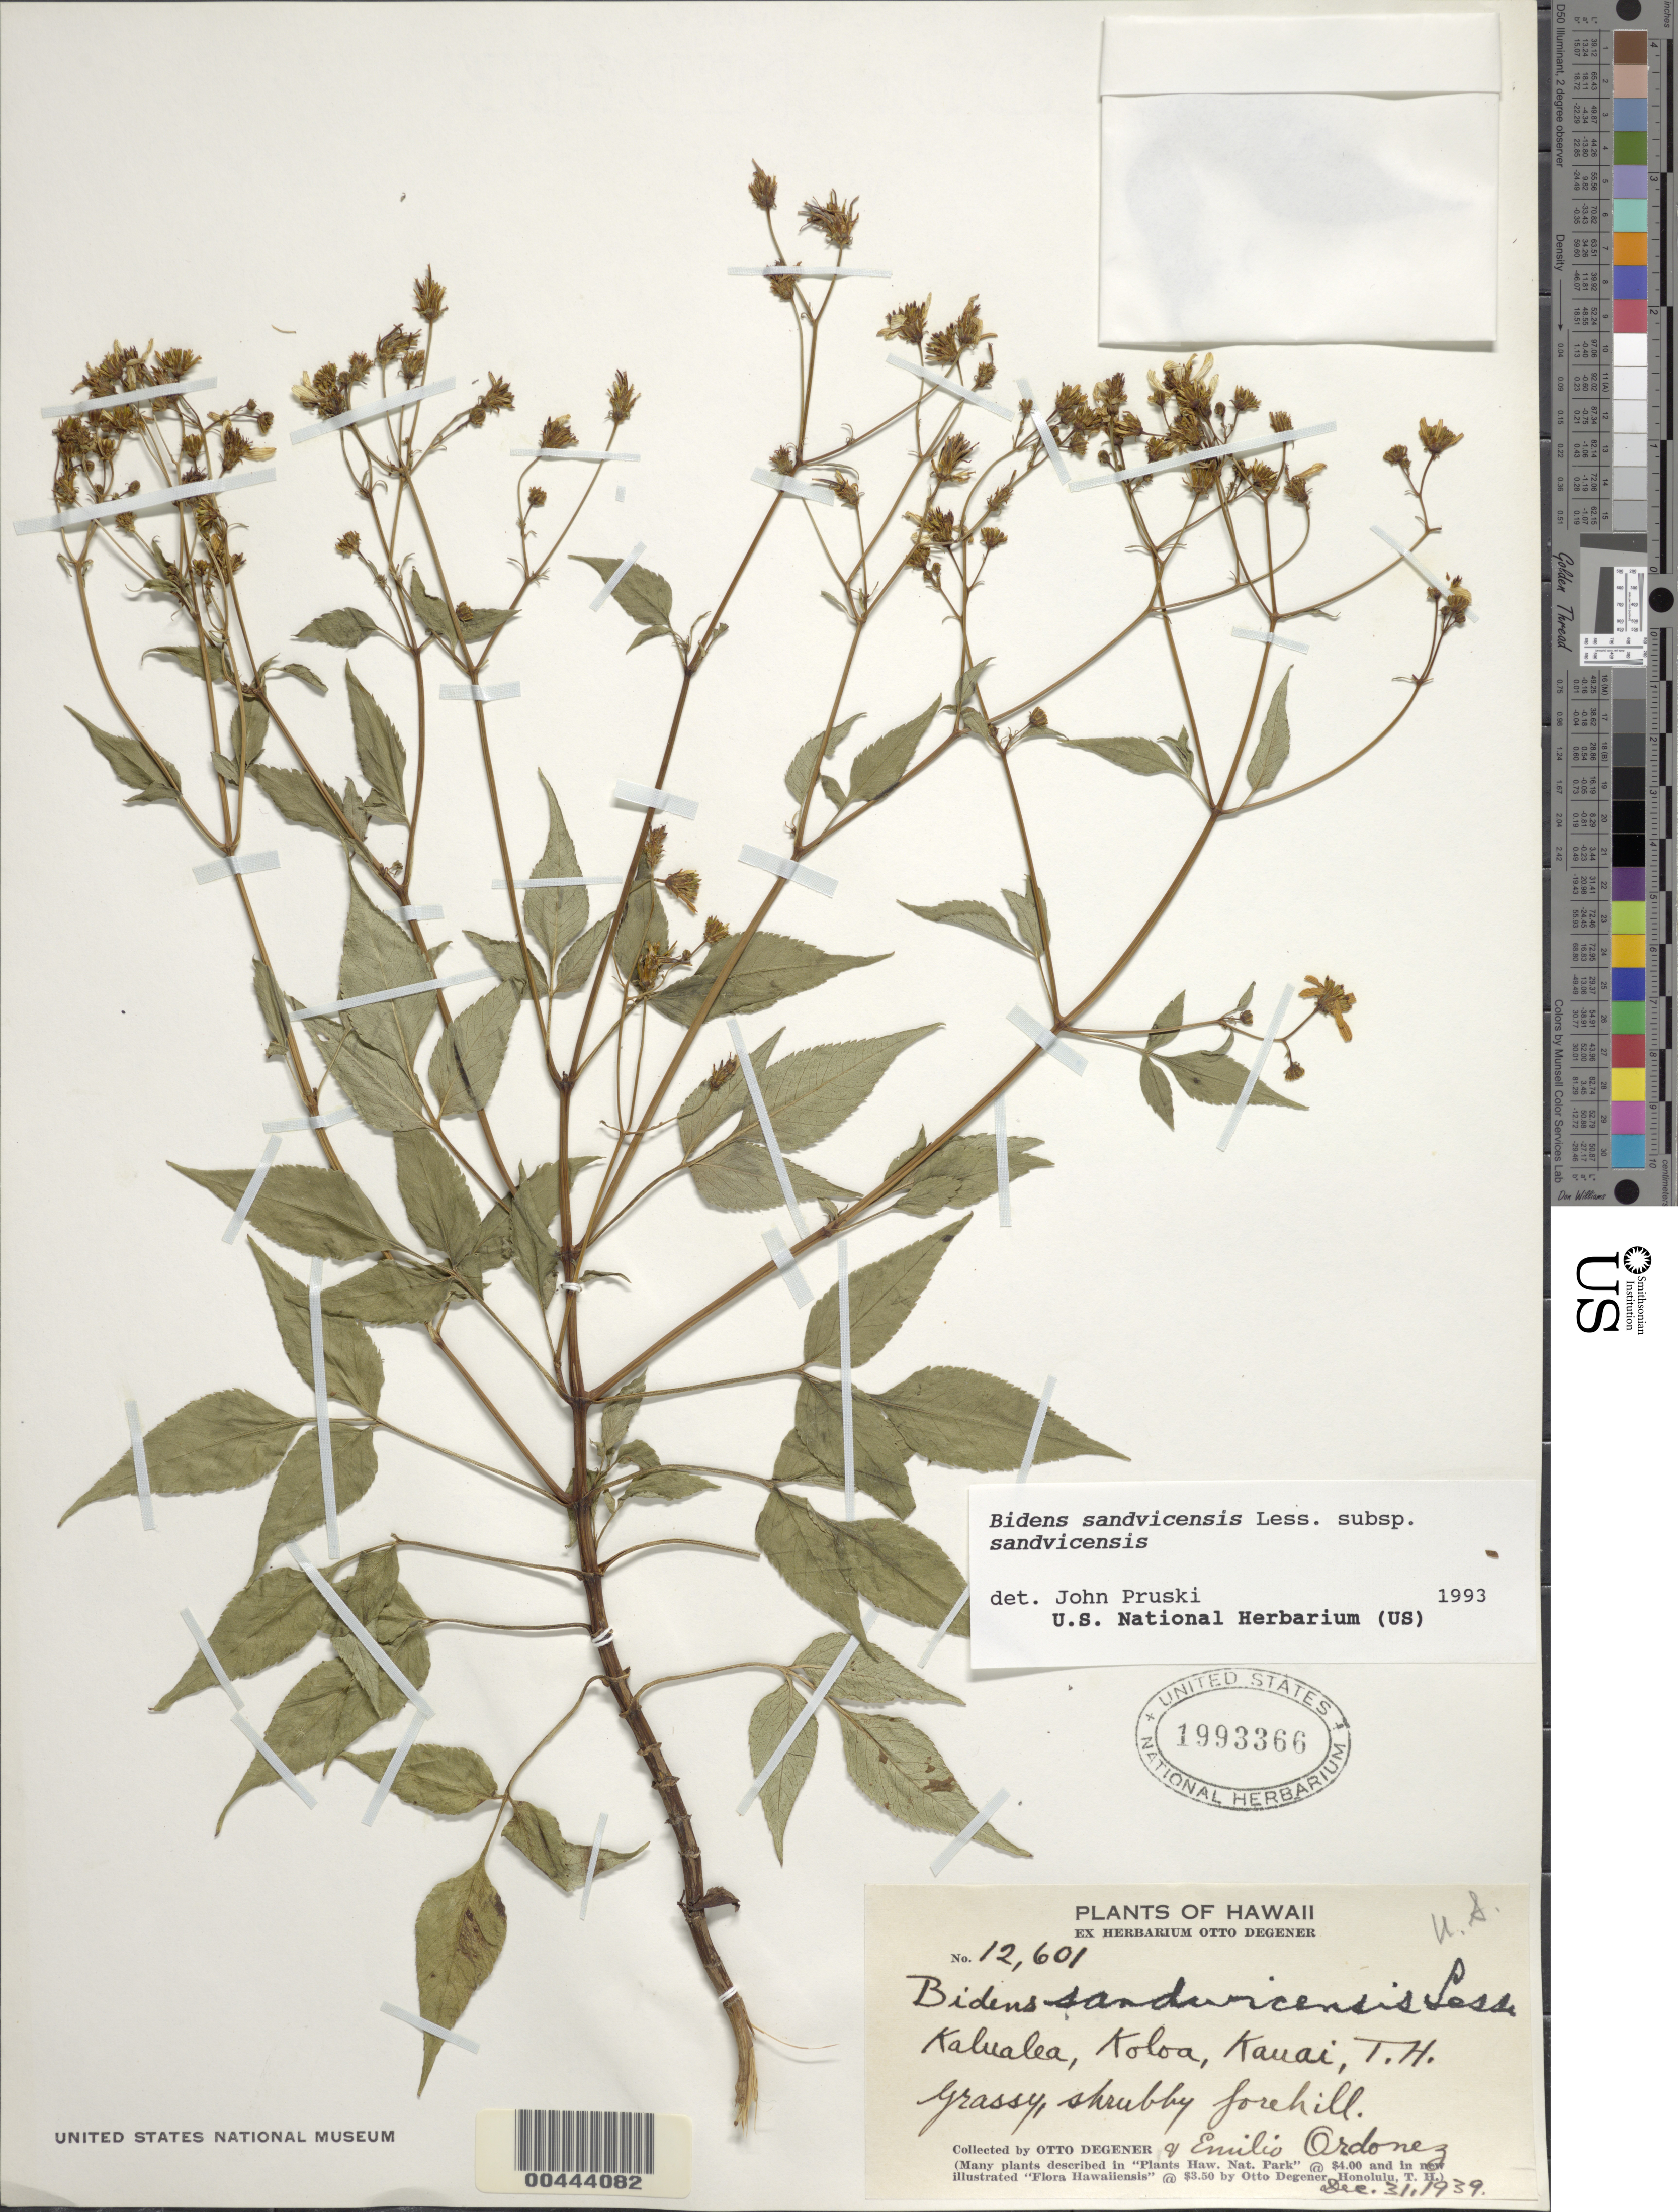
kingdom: Plantae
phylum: Tracheophyta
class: Magnoliopsida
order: Asterales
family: Asteraceae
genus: Bidens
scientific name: Bidens sandvicensis subsp. sandvicensis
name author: Less.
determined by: Pruski, J. F.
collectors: O. Degener & E. Ordonez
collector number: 12601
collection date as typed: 31 Dec 1939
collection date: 1939-12-31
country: United States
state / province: Hawaii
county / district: Kauai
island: Kaua'i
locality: Kalualea, Koloa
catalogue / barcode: US 1993366